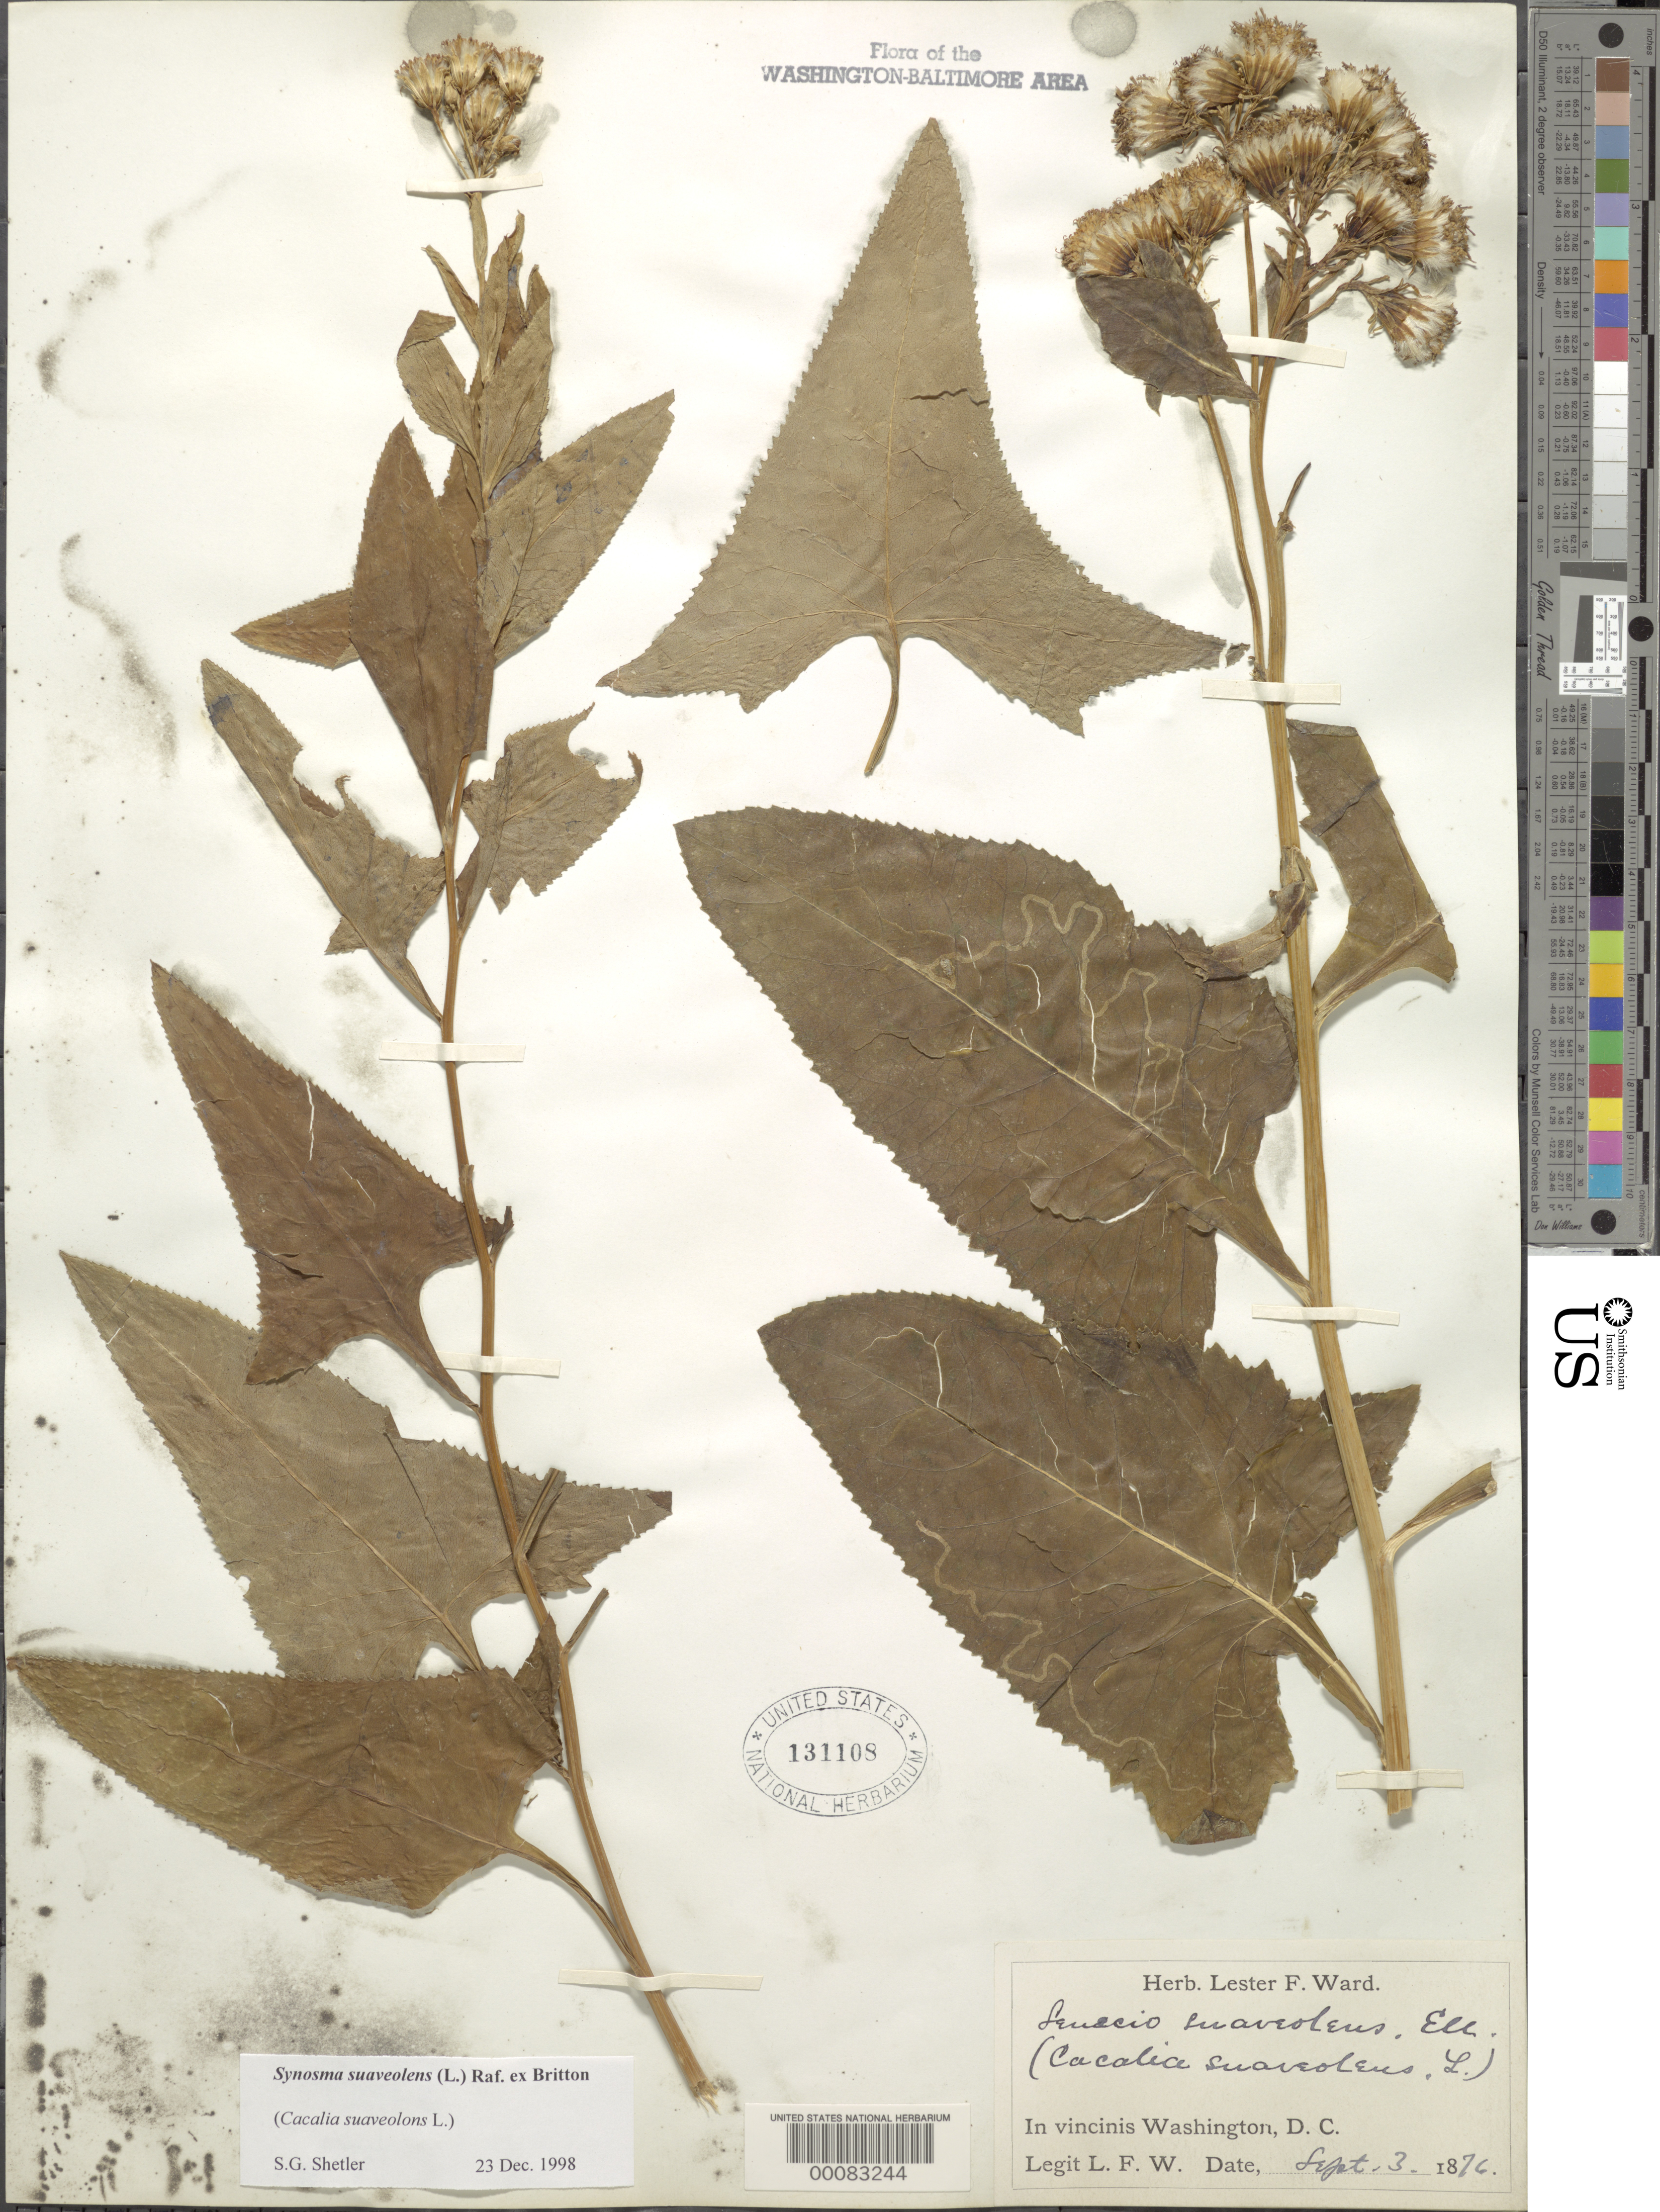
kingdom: Plantae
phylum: Tracheophyta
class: Magnoliopsida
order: Asterales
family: Asteraceae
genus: Hasteola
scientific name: Hasteola suaveolens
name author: (L.) Pojark.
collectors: L. F. Ward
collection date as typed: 03 Sep 1876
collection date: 1876-09-03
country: United States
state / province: District of Columbia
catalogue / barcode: US 131108